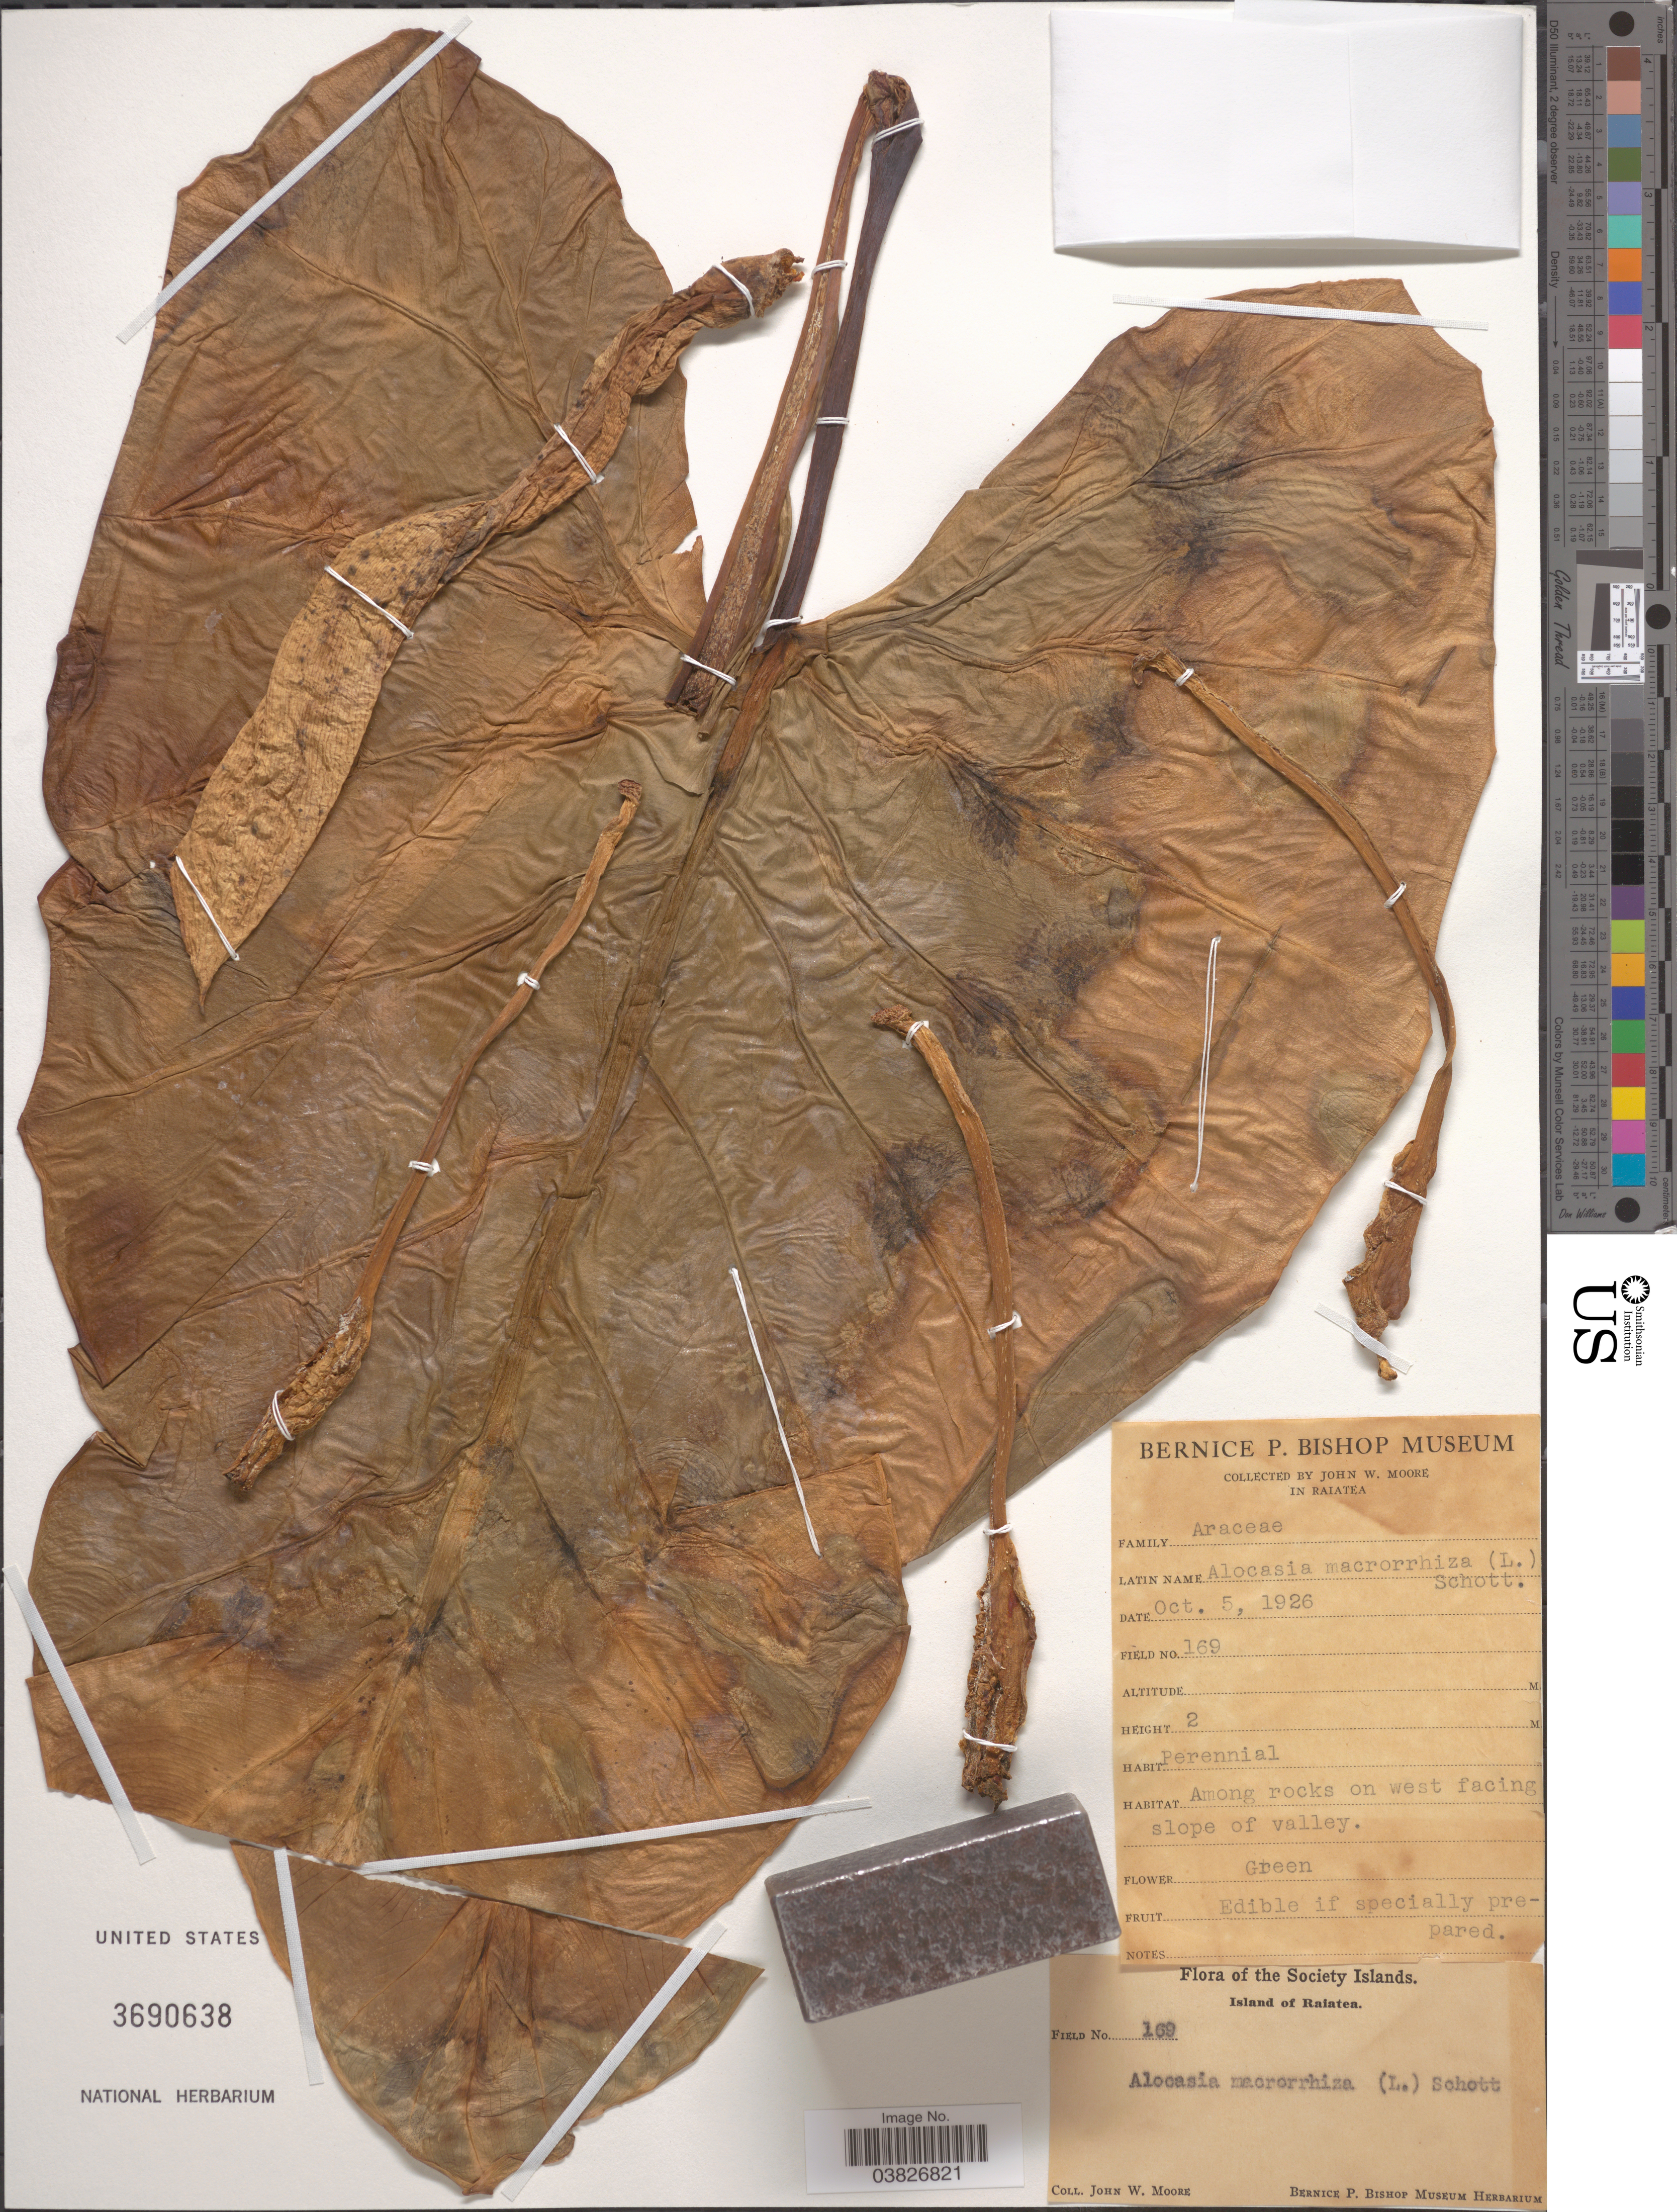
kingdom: Plantae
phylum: Tracheophyta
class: Liliopsida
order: Alismatales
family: Araceae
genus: Alocasia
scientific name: Alocasia macrorrhizos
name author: (L.) G. Don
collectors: J. Moore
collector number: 169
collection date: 1926-10-05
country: French Polynesia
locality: Society Islands. Island of Raiatea. Among rocks on west facing slope of valley.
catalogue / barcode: US 3690638